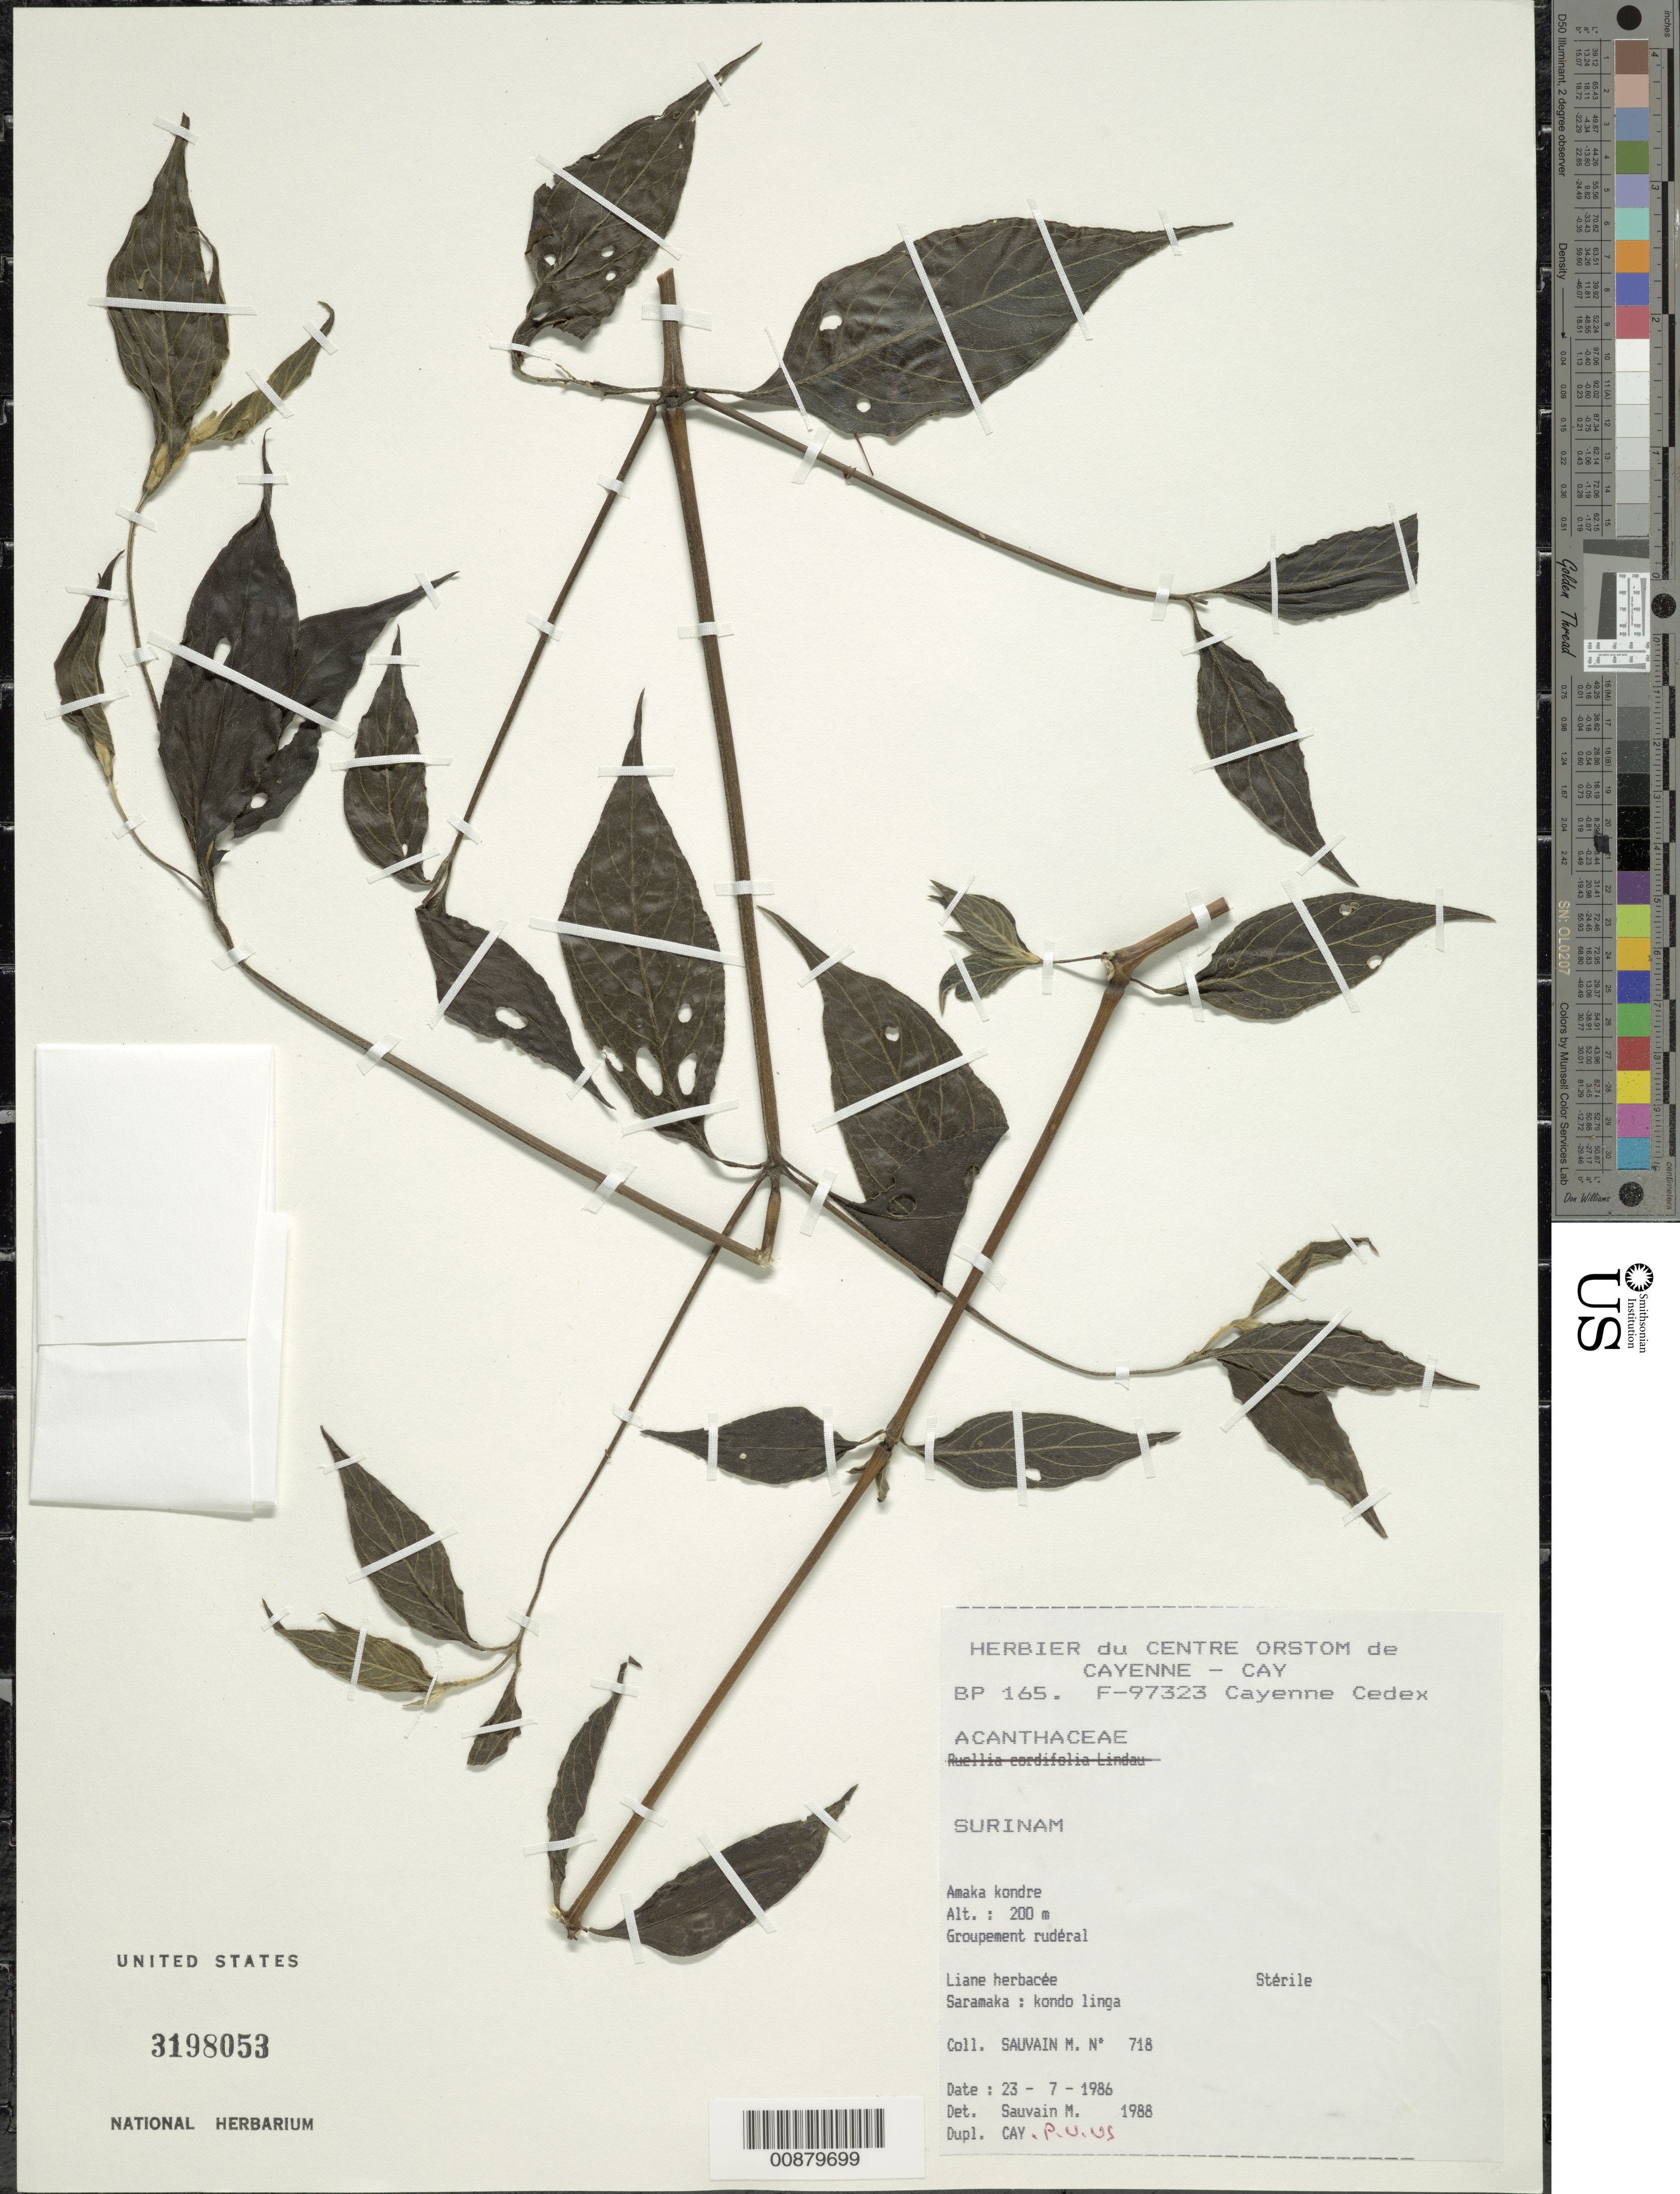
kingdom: Plantae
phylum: Tracheophyta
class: Magnoliopsida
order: Lamiales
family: Acanthaceae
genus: Justicia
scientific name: Justicia sp.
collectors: M. Sauvain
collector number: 718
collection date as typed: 23-Jul-86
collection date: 1986-07-23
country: Suriname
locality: Amaka kondre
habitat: Groupement rudéral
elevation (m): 200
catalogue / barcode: US 3198053